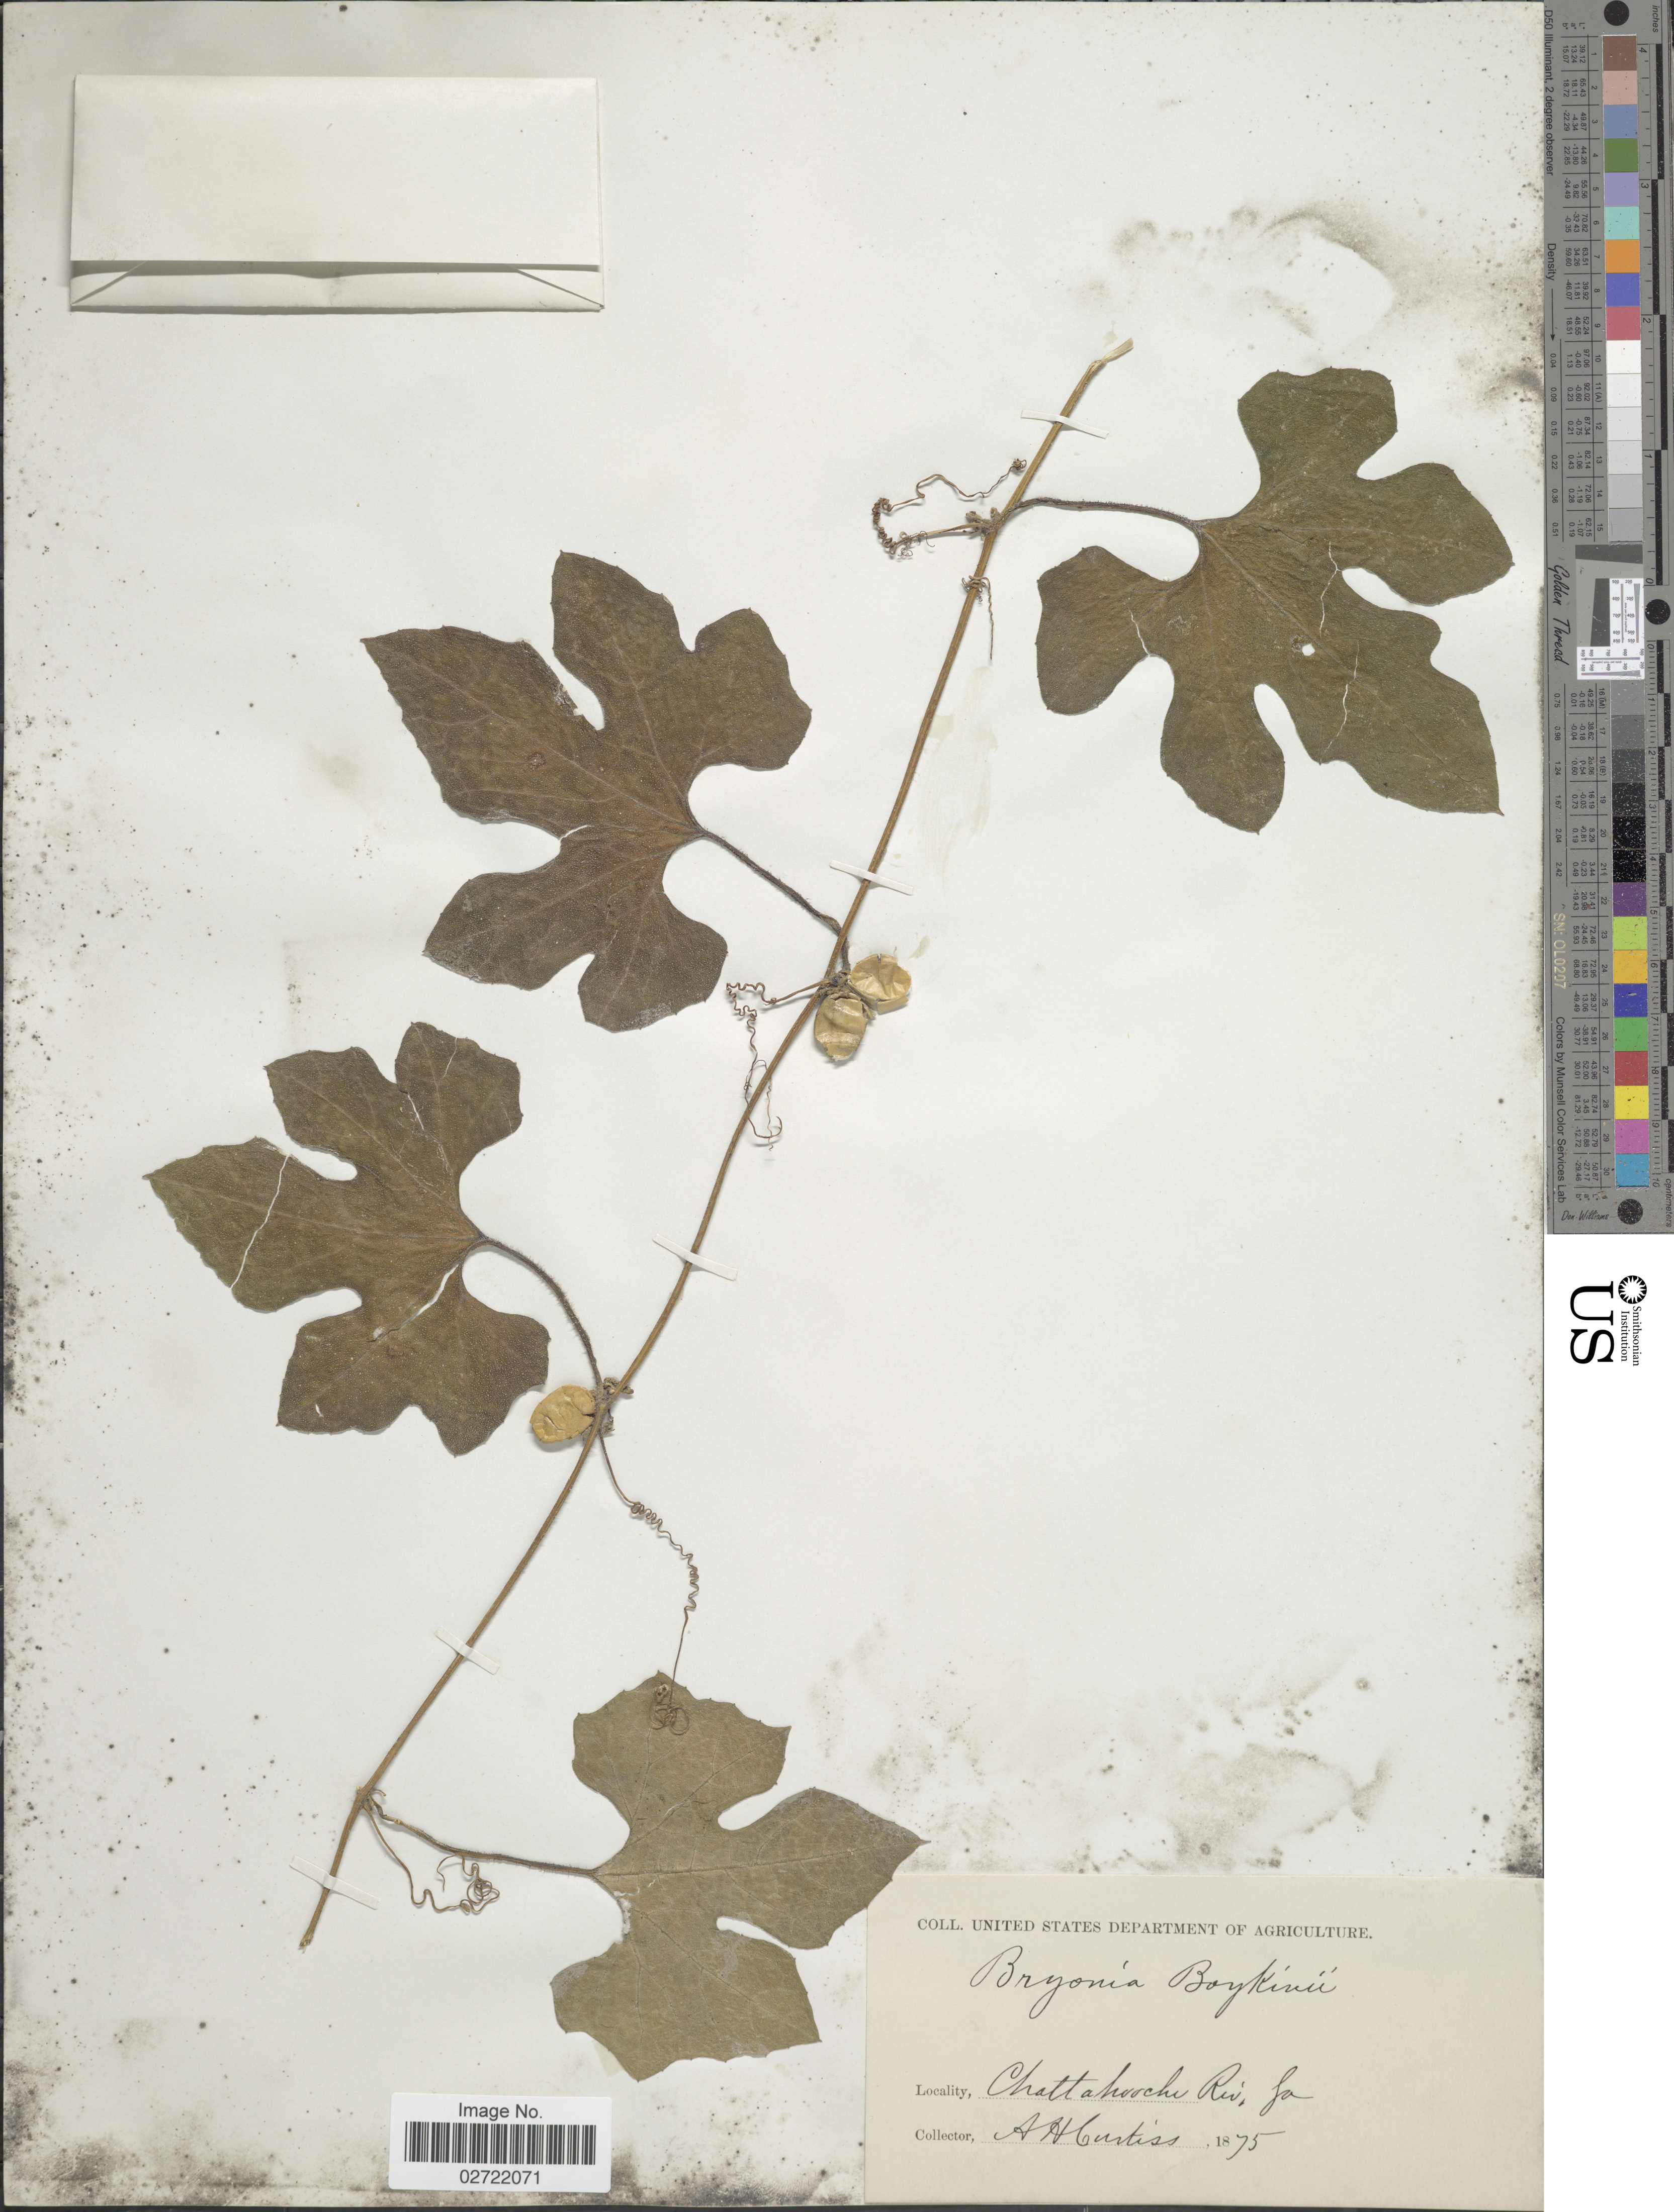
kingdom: Plantae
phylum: Tracheophyta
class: Magnoliopsida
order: Cucurbitales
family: Cucurbitaceae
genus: Cayaponia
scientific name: Cayaponia quinqueloba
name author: (Raf.) Shinners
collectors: A. H. Curtiss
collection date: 1875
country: United States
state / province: Georgia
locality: Chaltahooche Riv